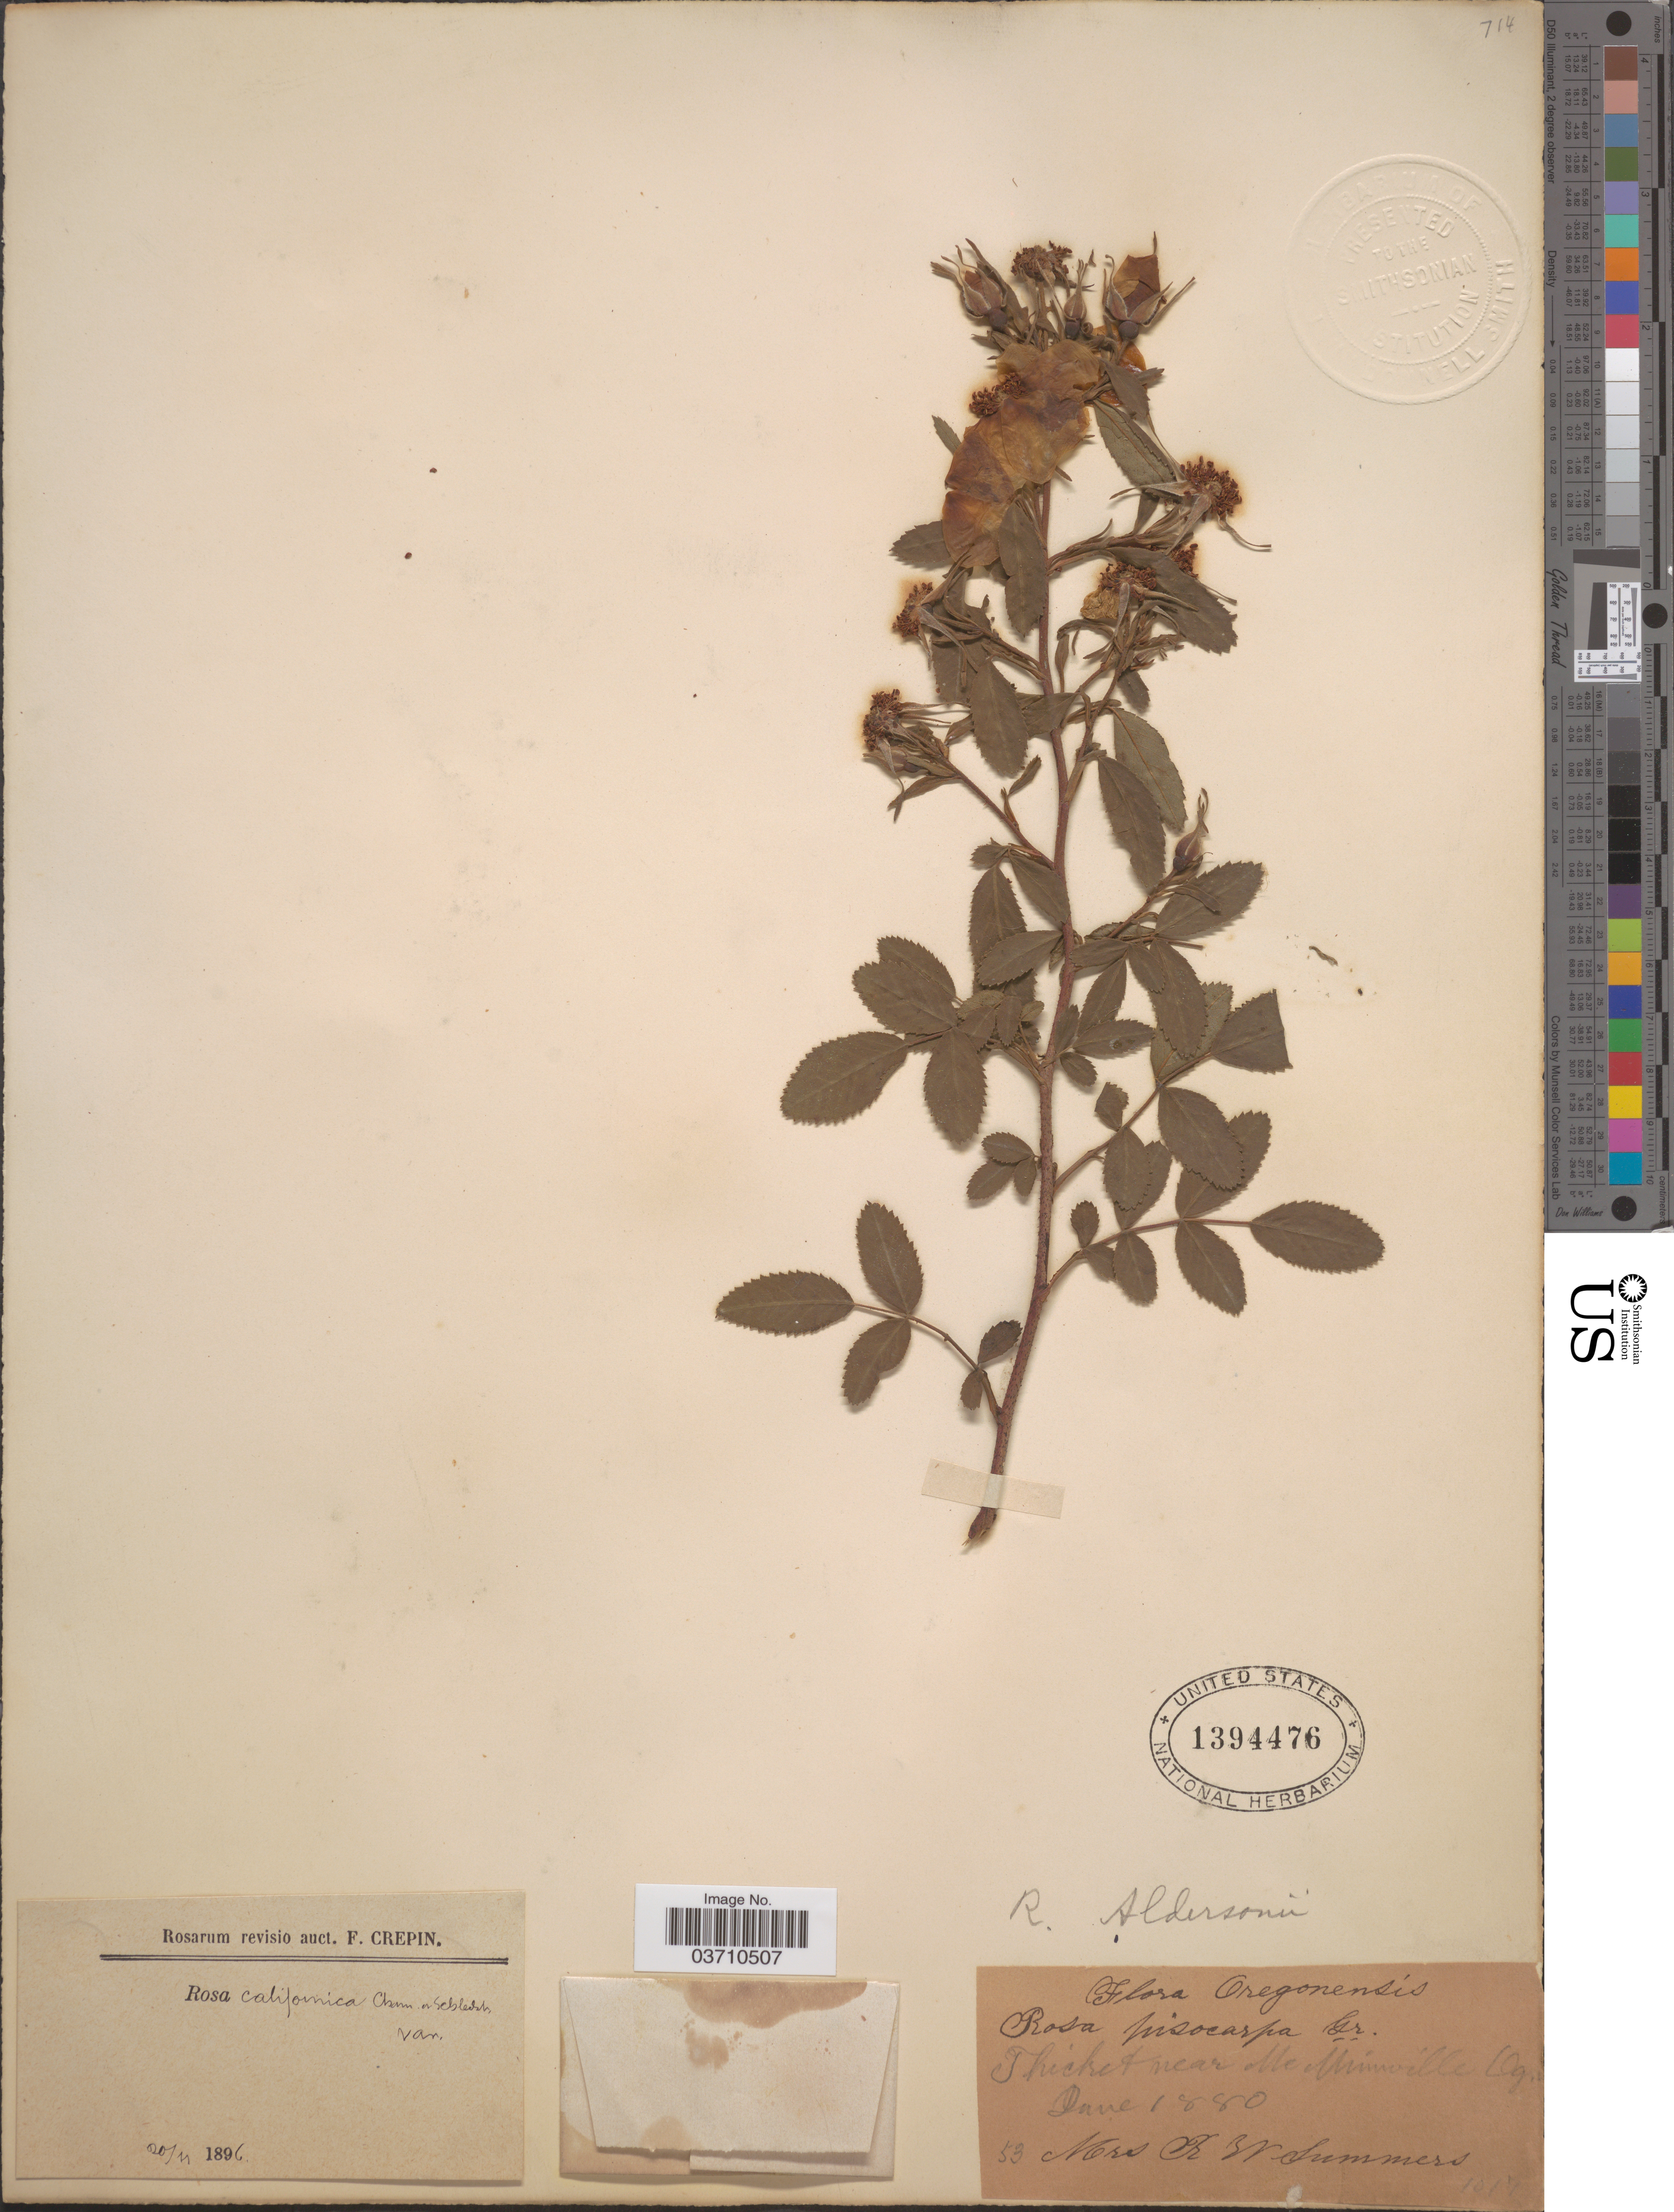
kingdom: Plantae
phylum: Tracheophyta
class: Magnoliopsida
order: Rosales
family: Rosaceae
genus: Rosa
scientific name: Rosa californica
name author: Cham. & Schltdl.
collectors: R. Summers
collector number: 53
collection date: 1880-06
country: United States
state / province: Oregon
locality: Thicket near McMinnville.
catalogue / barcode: US 1394476